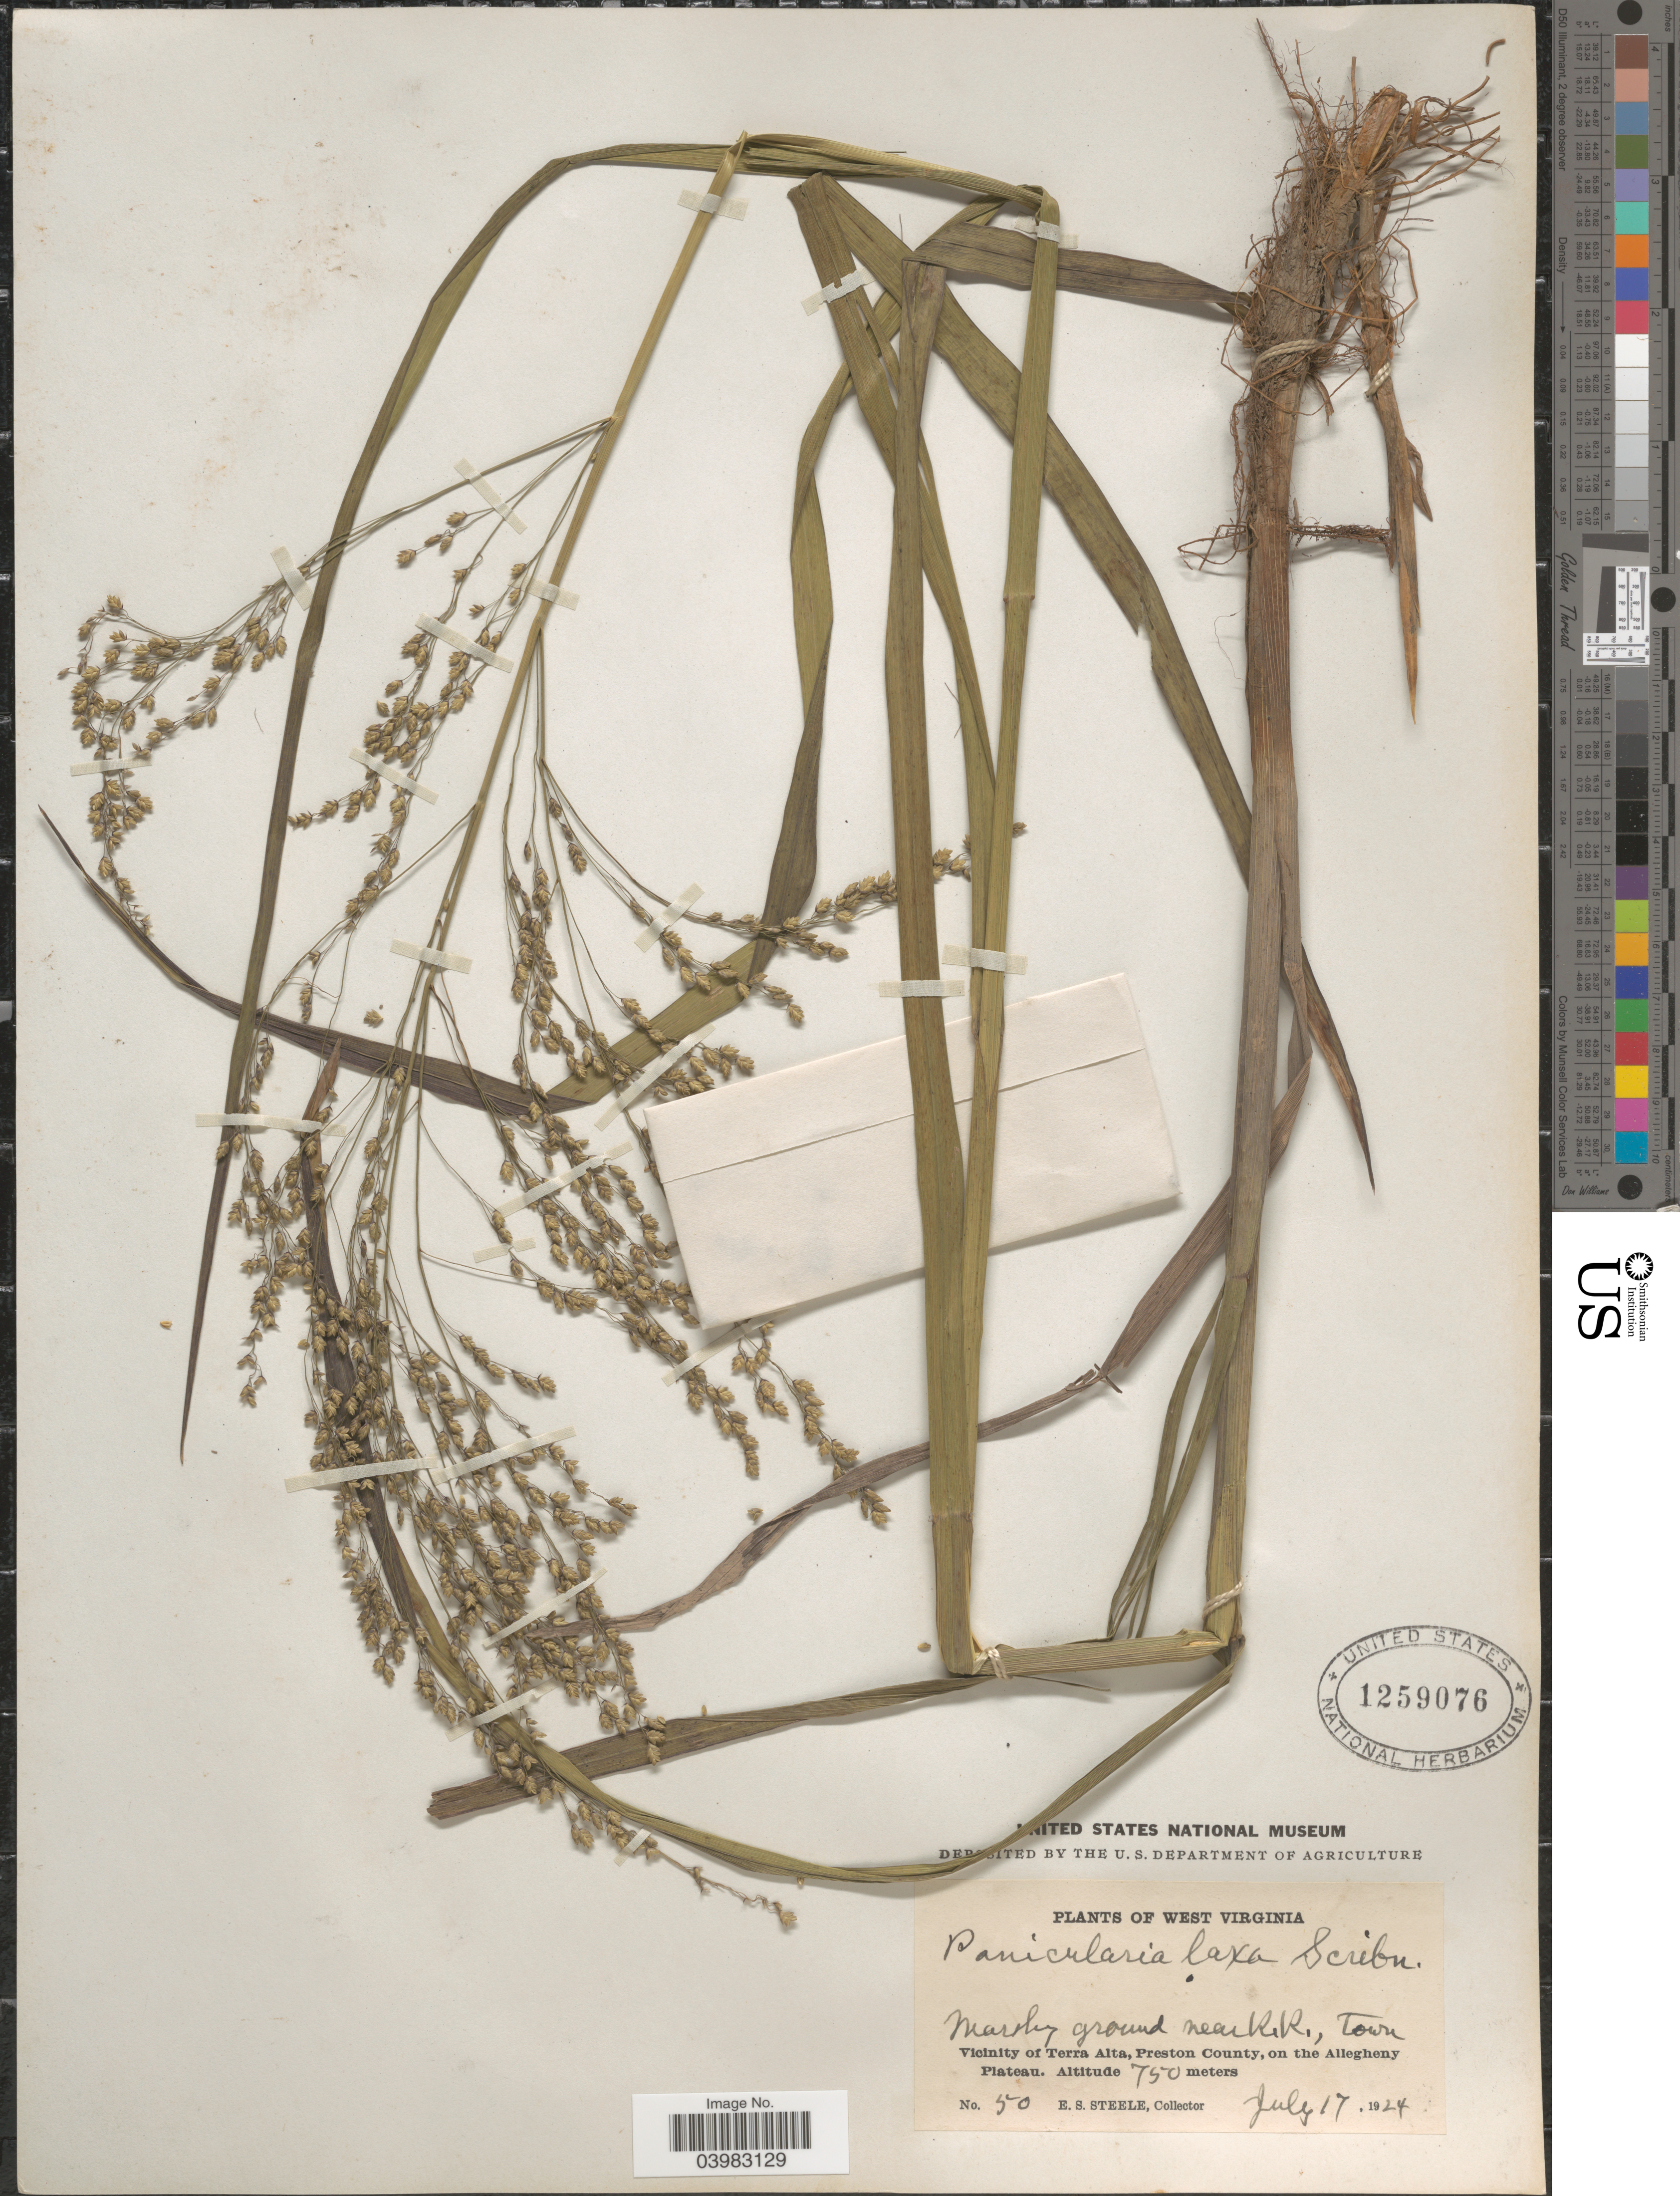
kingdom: Plantae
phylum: Tracheophyta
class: Liliopsida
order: Poales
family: Poaceae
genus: Glyceria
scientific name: Glyceria canadensis var. laxa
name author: (Scribn.) Hitchc.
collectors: E. Steele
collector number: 50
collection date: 1924-07-17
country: United States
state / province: West Virginia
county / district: Preston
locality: Marshy ground near R.R., Town. Vicinity of Terra Alta, Preston County, on the Allegheny Plateau.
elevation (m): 750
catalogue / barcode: US 1259076